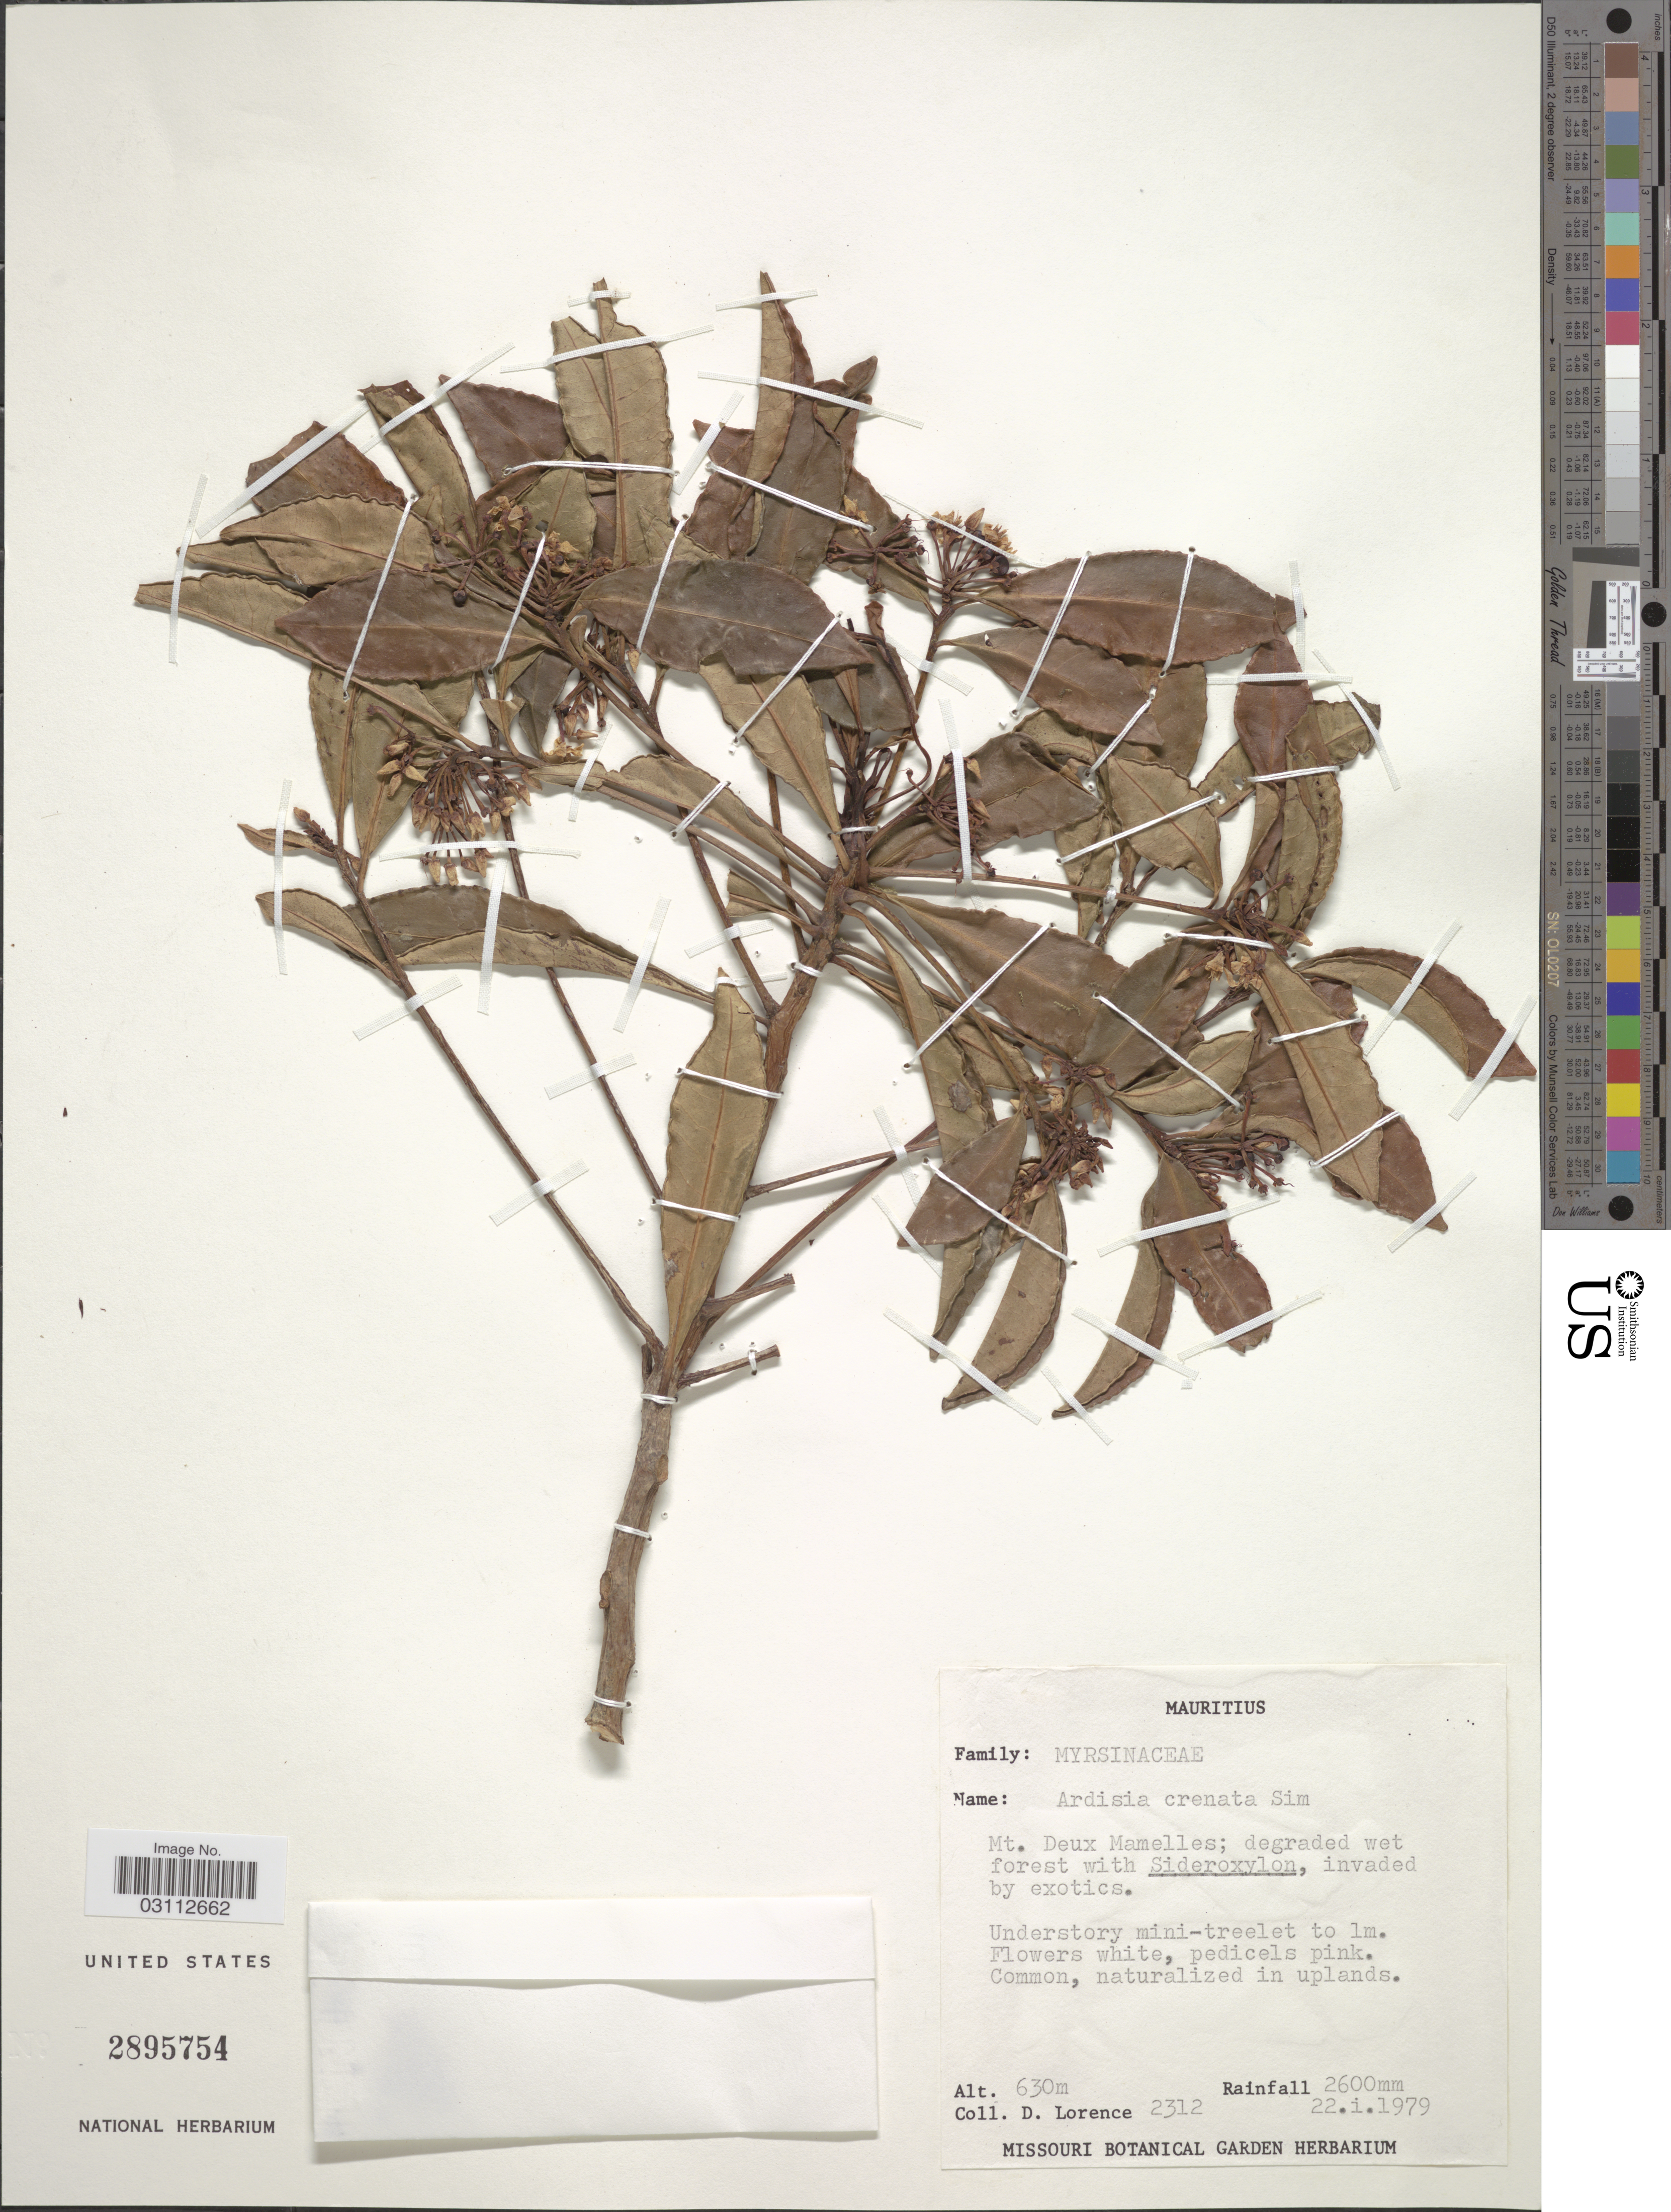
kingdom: Plantae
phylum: Tracheophyta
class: Magnoliopsida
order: Ericales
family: Primulaceae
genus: Ardisia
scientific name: Ardisia crenata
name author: Sims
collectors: D. Lorence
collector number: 2312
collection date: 1979-01-22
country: Mauritius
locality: Mt. Deux Mamelles.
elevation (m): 630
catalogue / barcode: US 2895754